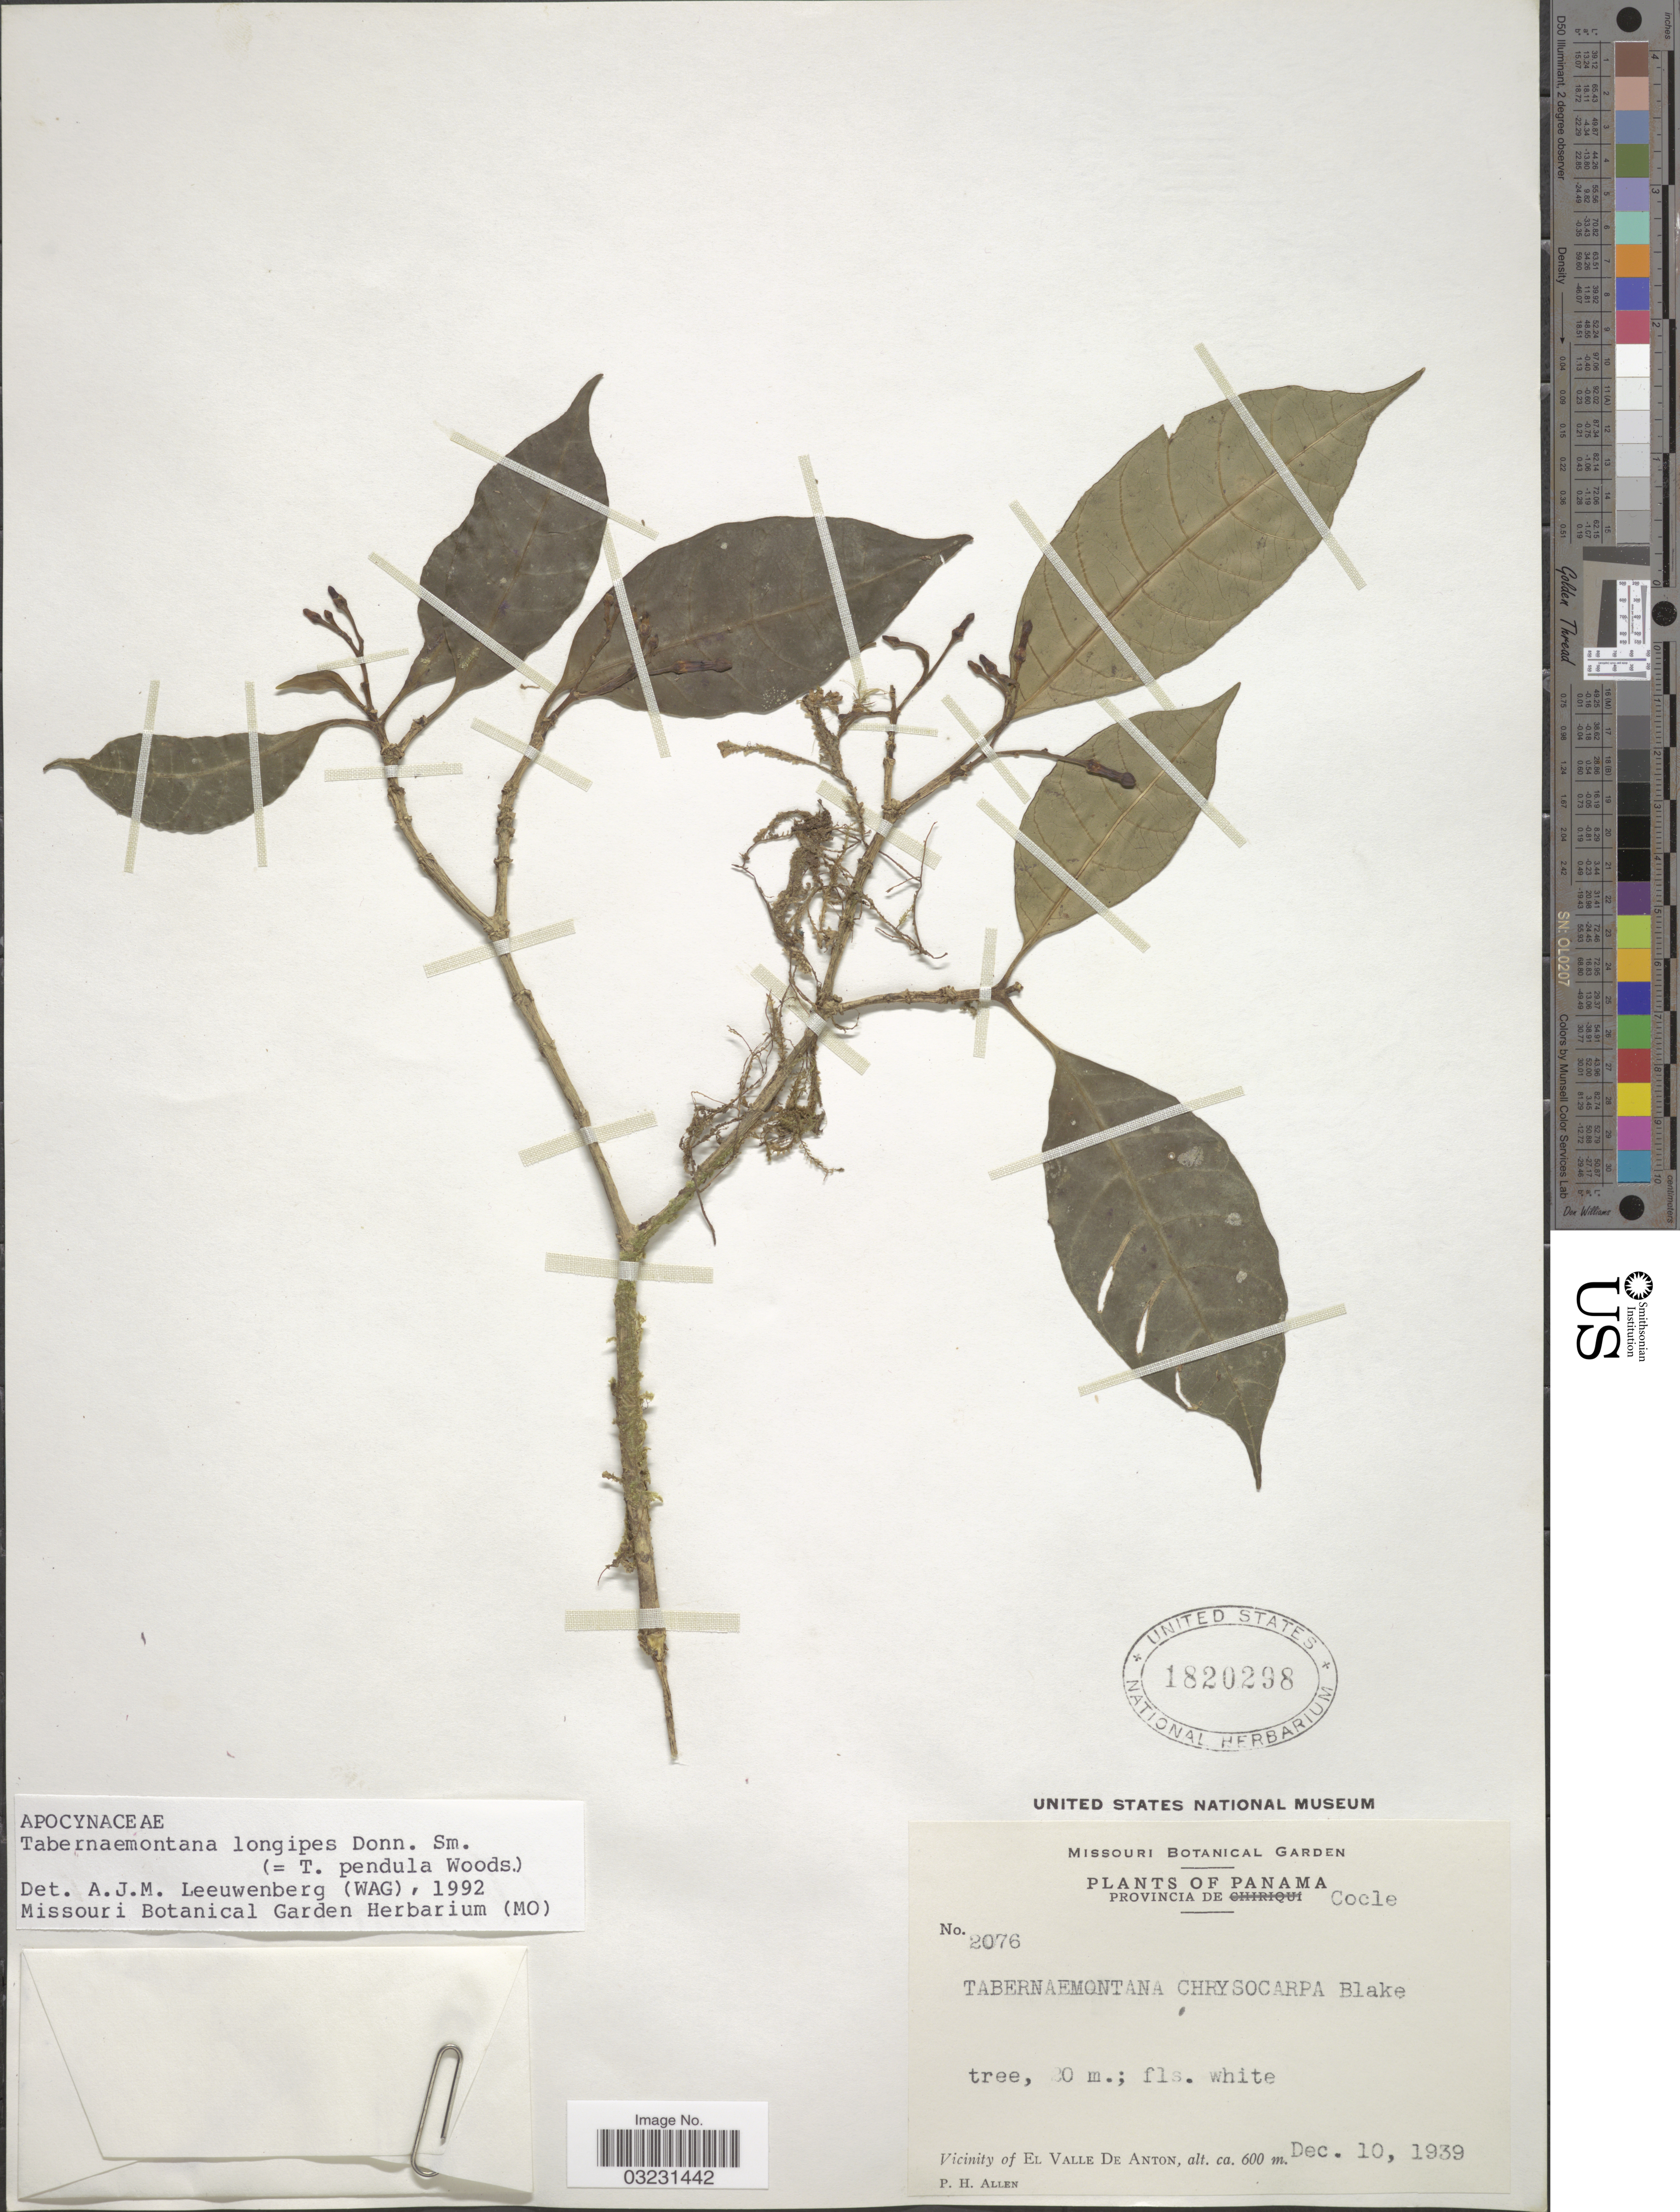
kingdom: Plantae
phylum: Tracheophyta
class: Magnoliopsida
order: Gentianales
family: Apocynaceae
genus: Tabernaemontana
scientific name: Tabernaemontana longipes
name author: Donn. Sm.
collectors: P. H. Allen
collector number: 2076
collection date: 1939-12-10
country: Panama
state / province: Coclé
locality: Vicinity of El Valle De Anton.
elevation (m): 600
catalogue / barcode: US 1820298